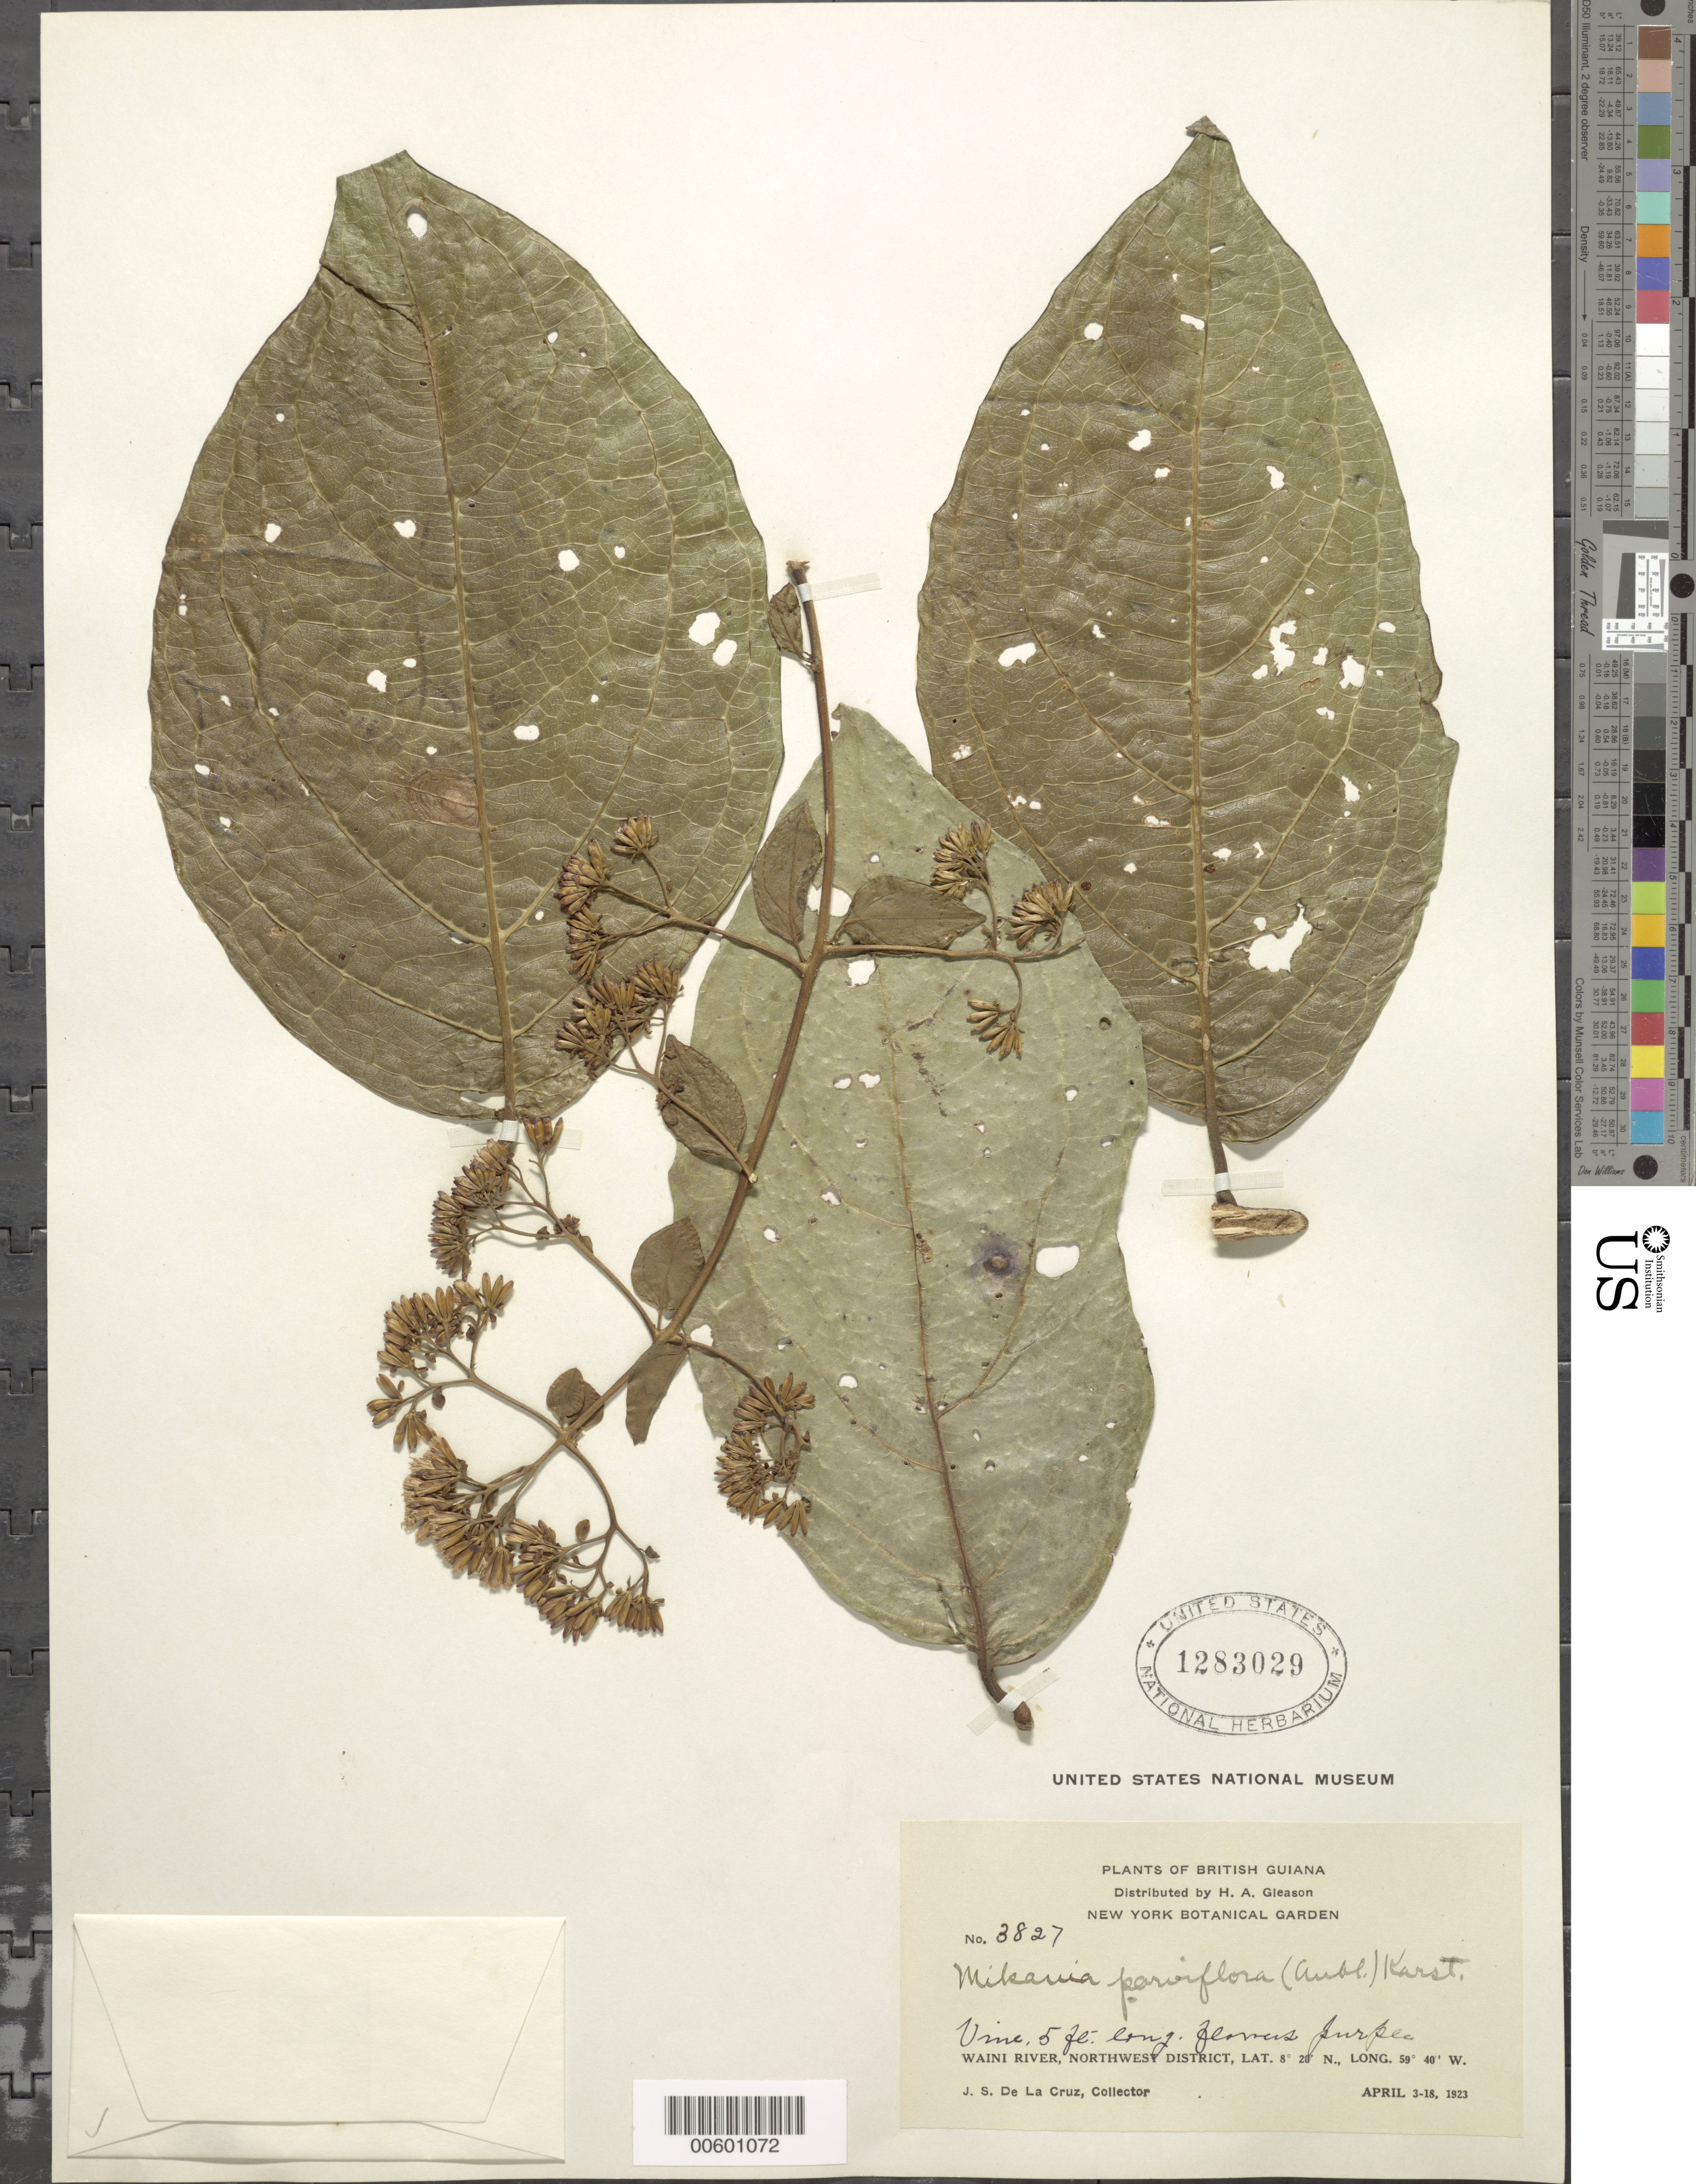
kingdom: Plantae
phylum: Tracheophyta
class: Magnoliopsida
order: Asterales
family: Asteraceae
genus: Mikania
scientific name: Mikania parviflora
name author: (Aubl.) H. Karst.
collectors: J. S. de la Cruz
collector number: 3827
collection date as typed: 3-Apr-23 to 18-Apr-23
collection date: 1923-04-03/1923-04-18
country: Guyana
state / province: Barima-Waini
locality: Waini R., NW District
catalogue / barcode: US 1283029